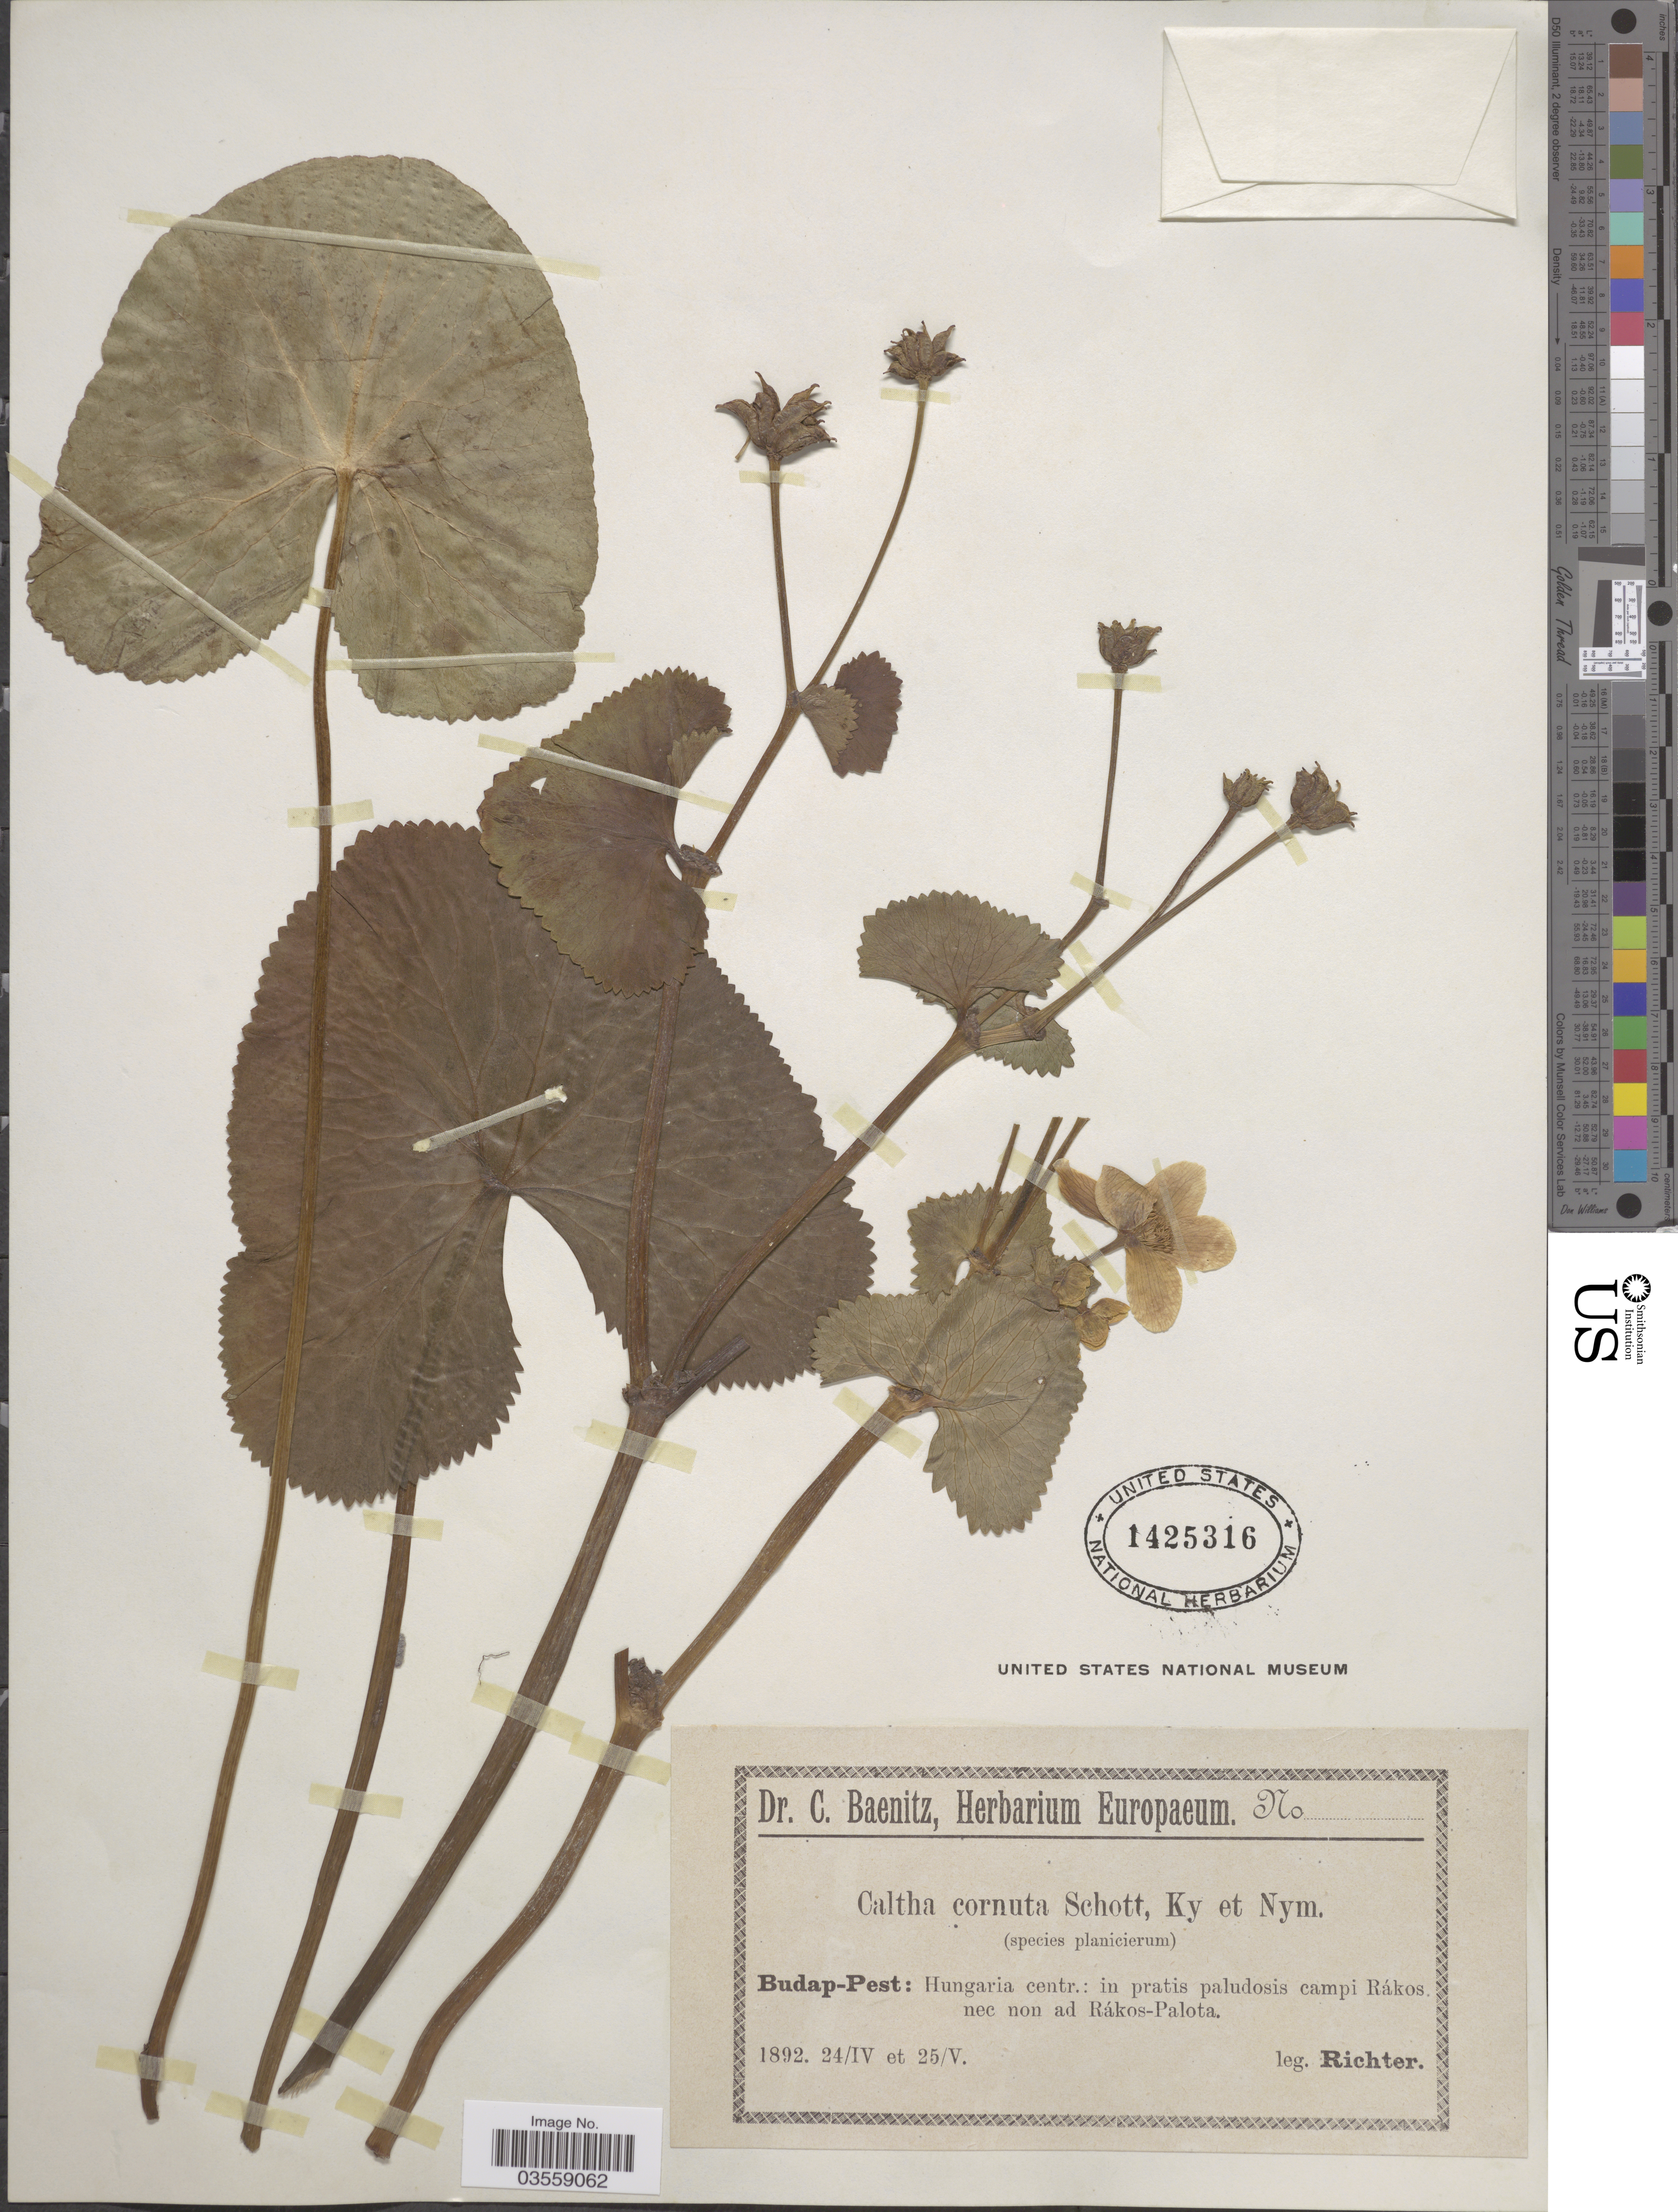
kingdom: Plantae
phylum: Tracheophyta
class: Magnoliopsida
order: Ranunculales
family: Ranunculaceae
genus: Caltha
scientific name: Caltha cornuta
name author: Schott et al.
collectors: -- Richter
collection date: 1892-04-24/1892-05-25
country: Hungary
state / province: Budapest, Capital District of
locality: Budap-Pest: Hungaria centr.: in pratis paludosis campi Rákos. Nec non ad Rákos-Palota.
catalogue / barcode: US 1425316